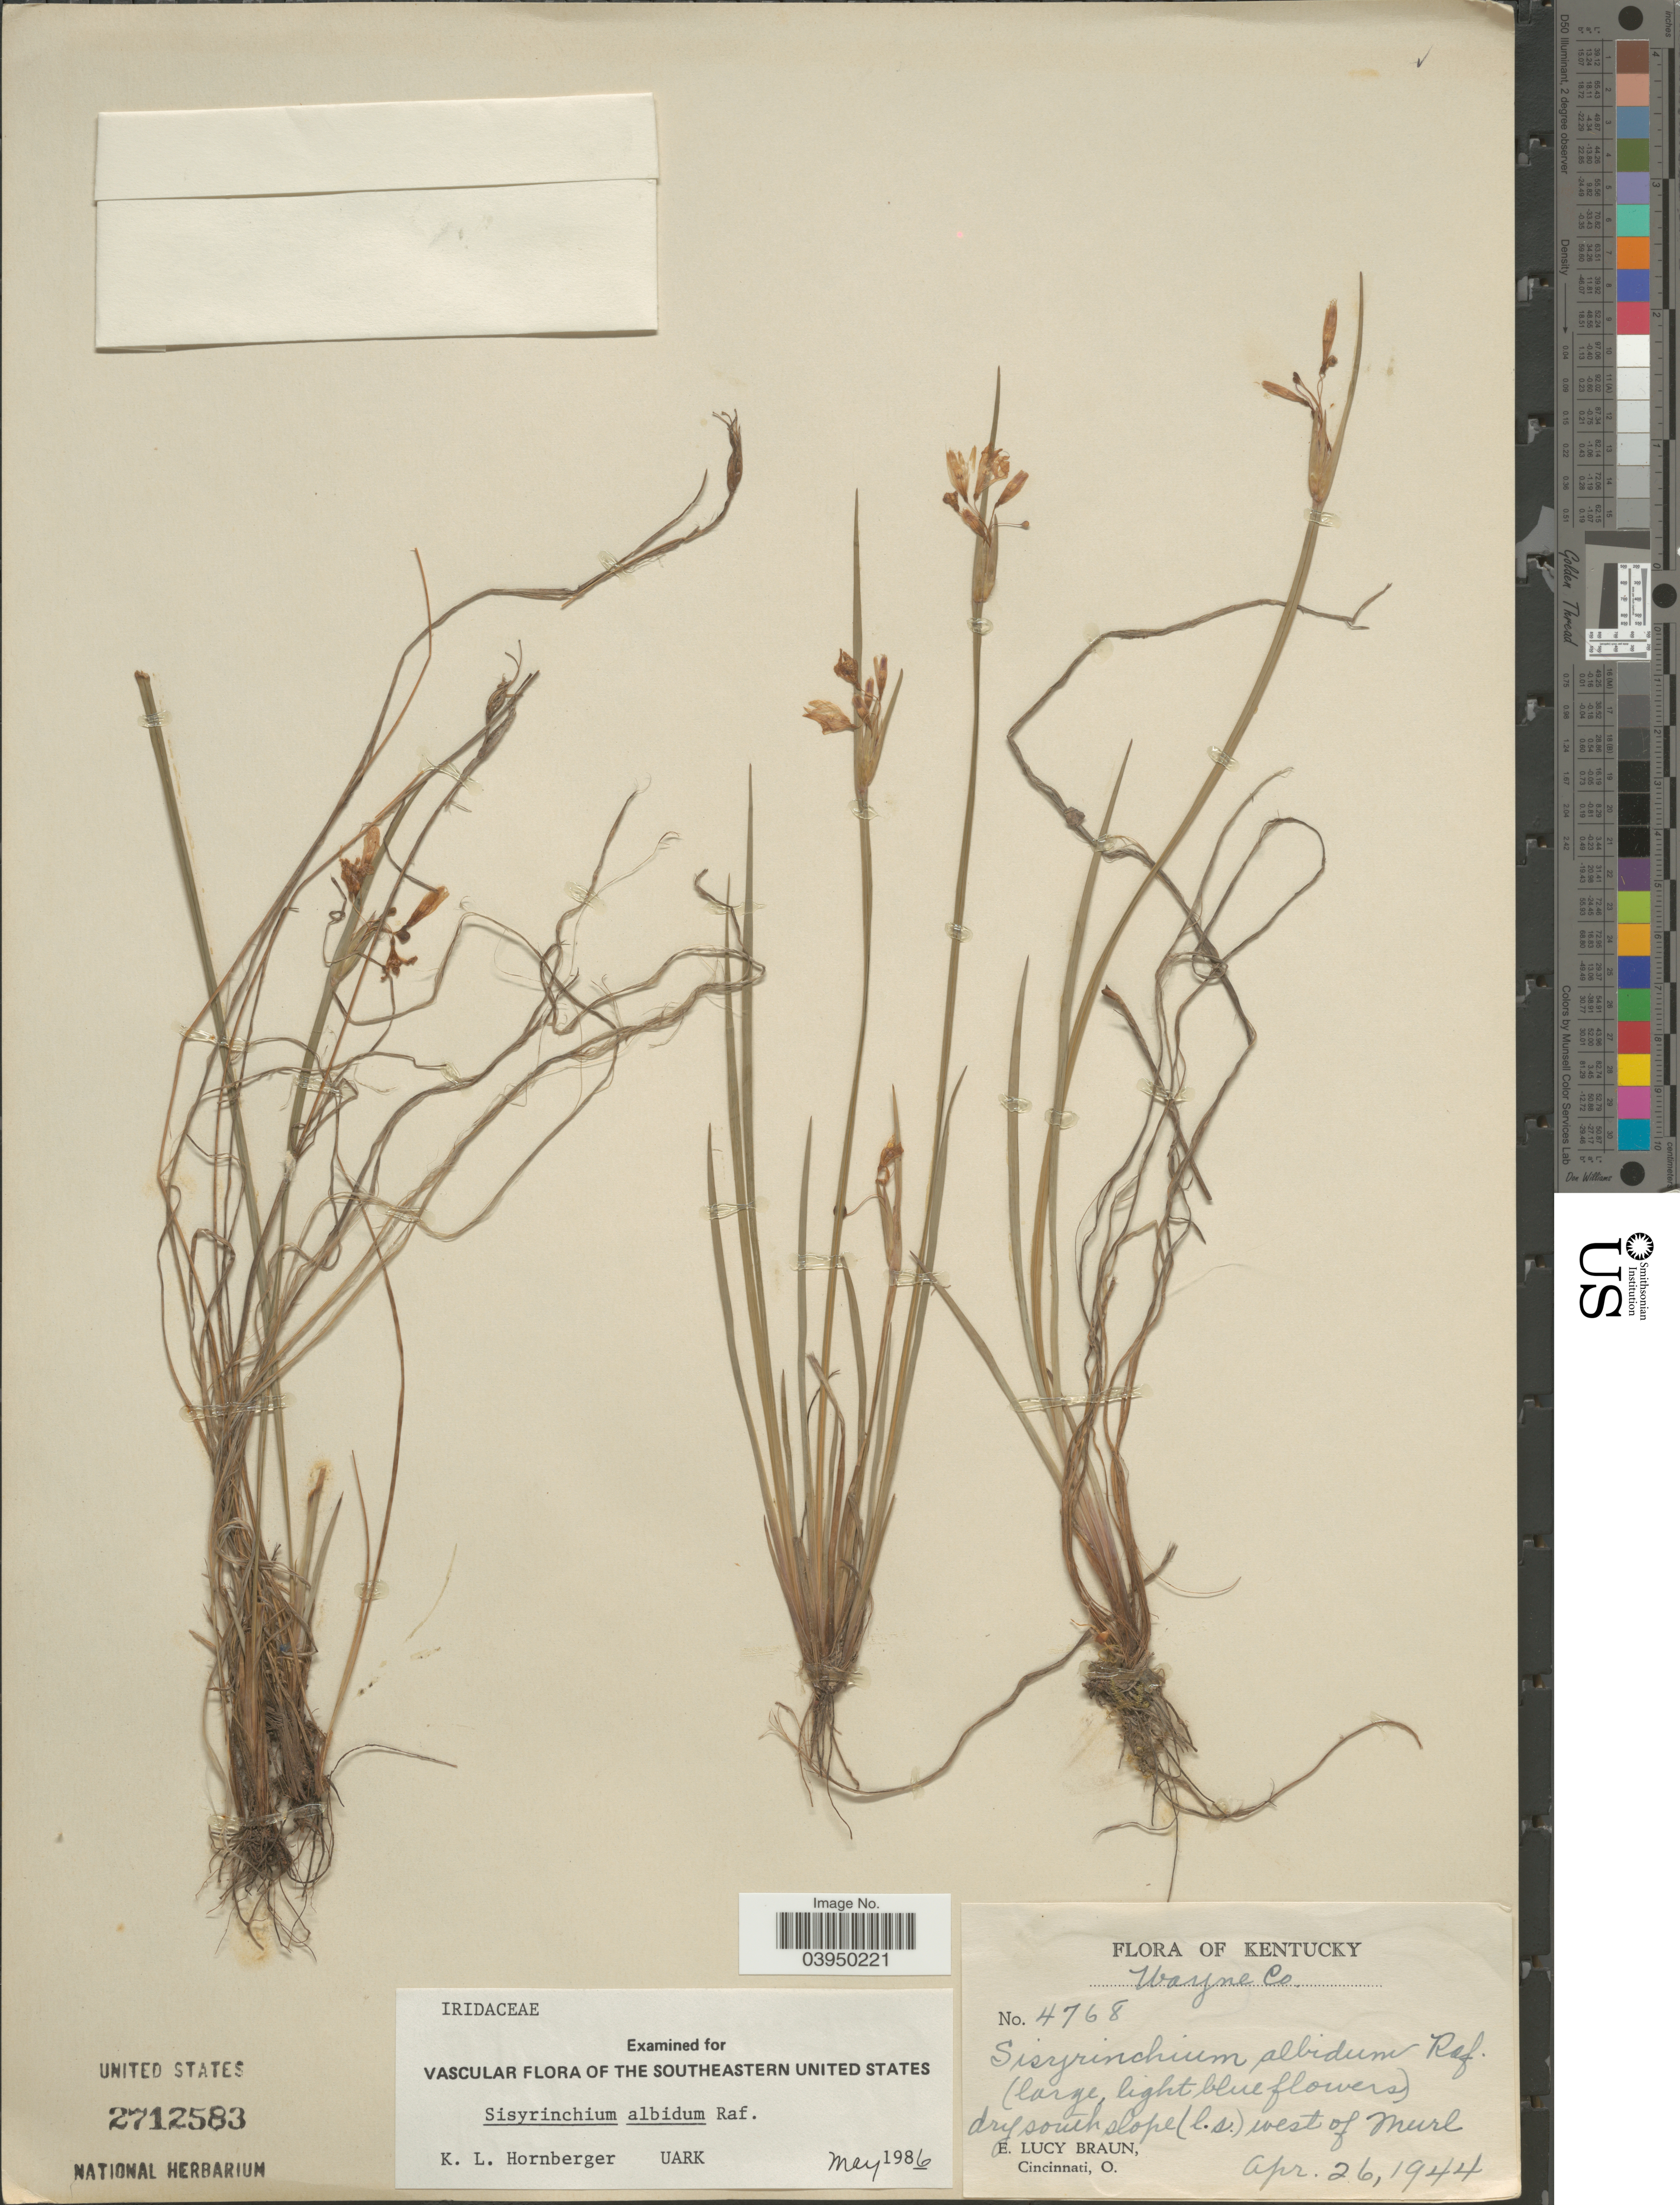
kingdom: Plantae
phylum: Tracheophyta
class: Liliopsida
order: Asparagales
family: Iridaceae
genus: Sisyrinchium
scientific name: Sisyrinchium albidum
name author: Raf.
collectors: E. L. Braun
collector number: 4768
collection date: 1944-04-26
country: United States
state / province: Kentucky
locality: Wayne Co. Dry south slope (l.s.) west of Murl.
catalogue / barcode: US 2712583